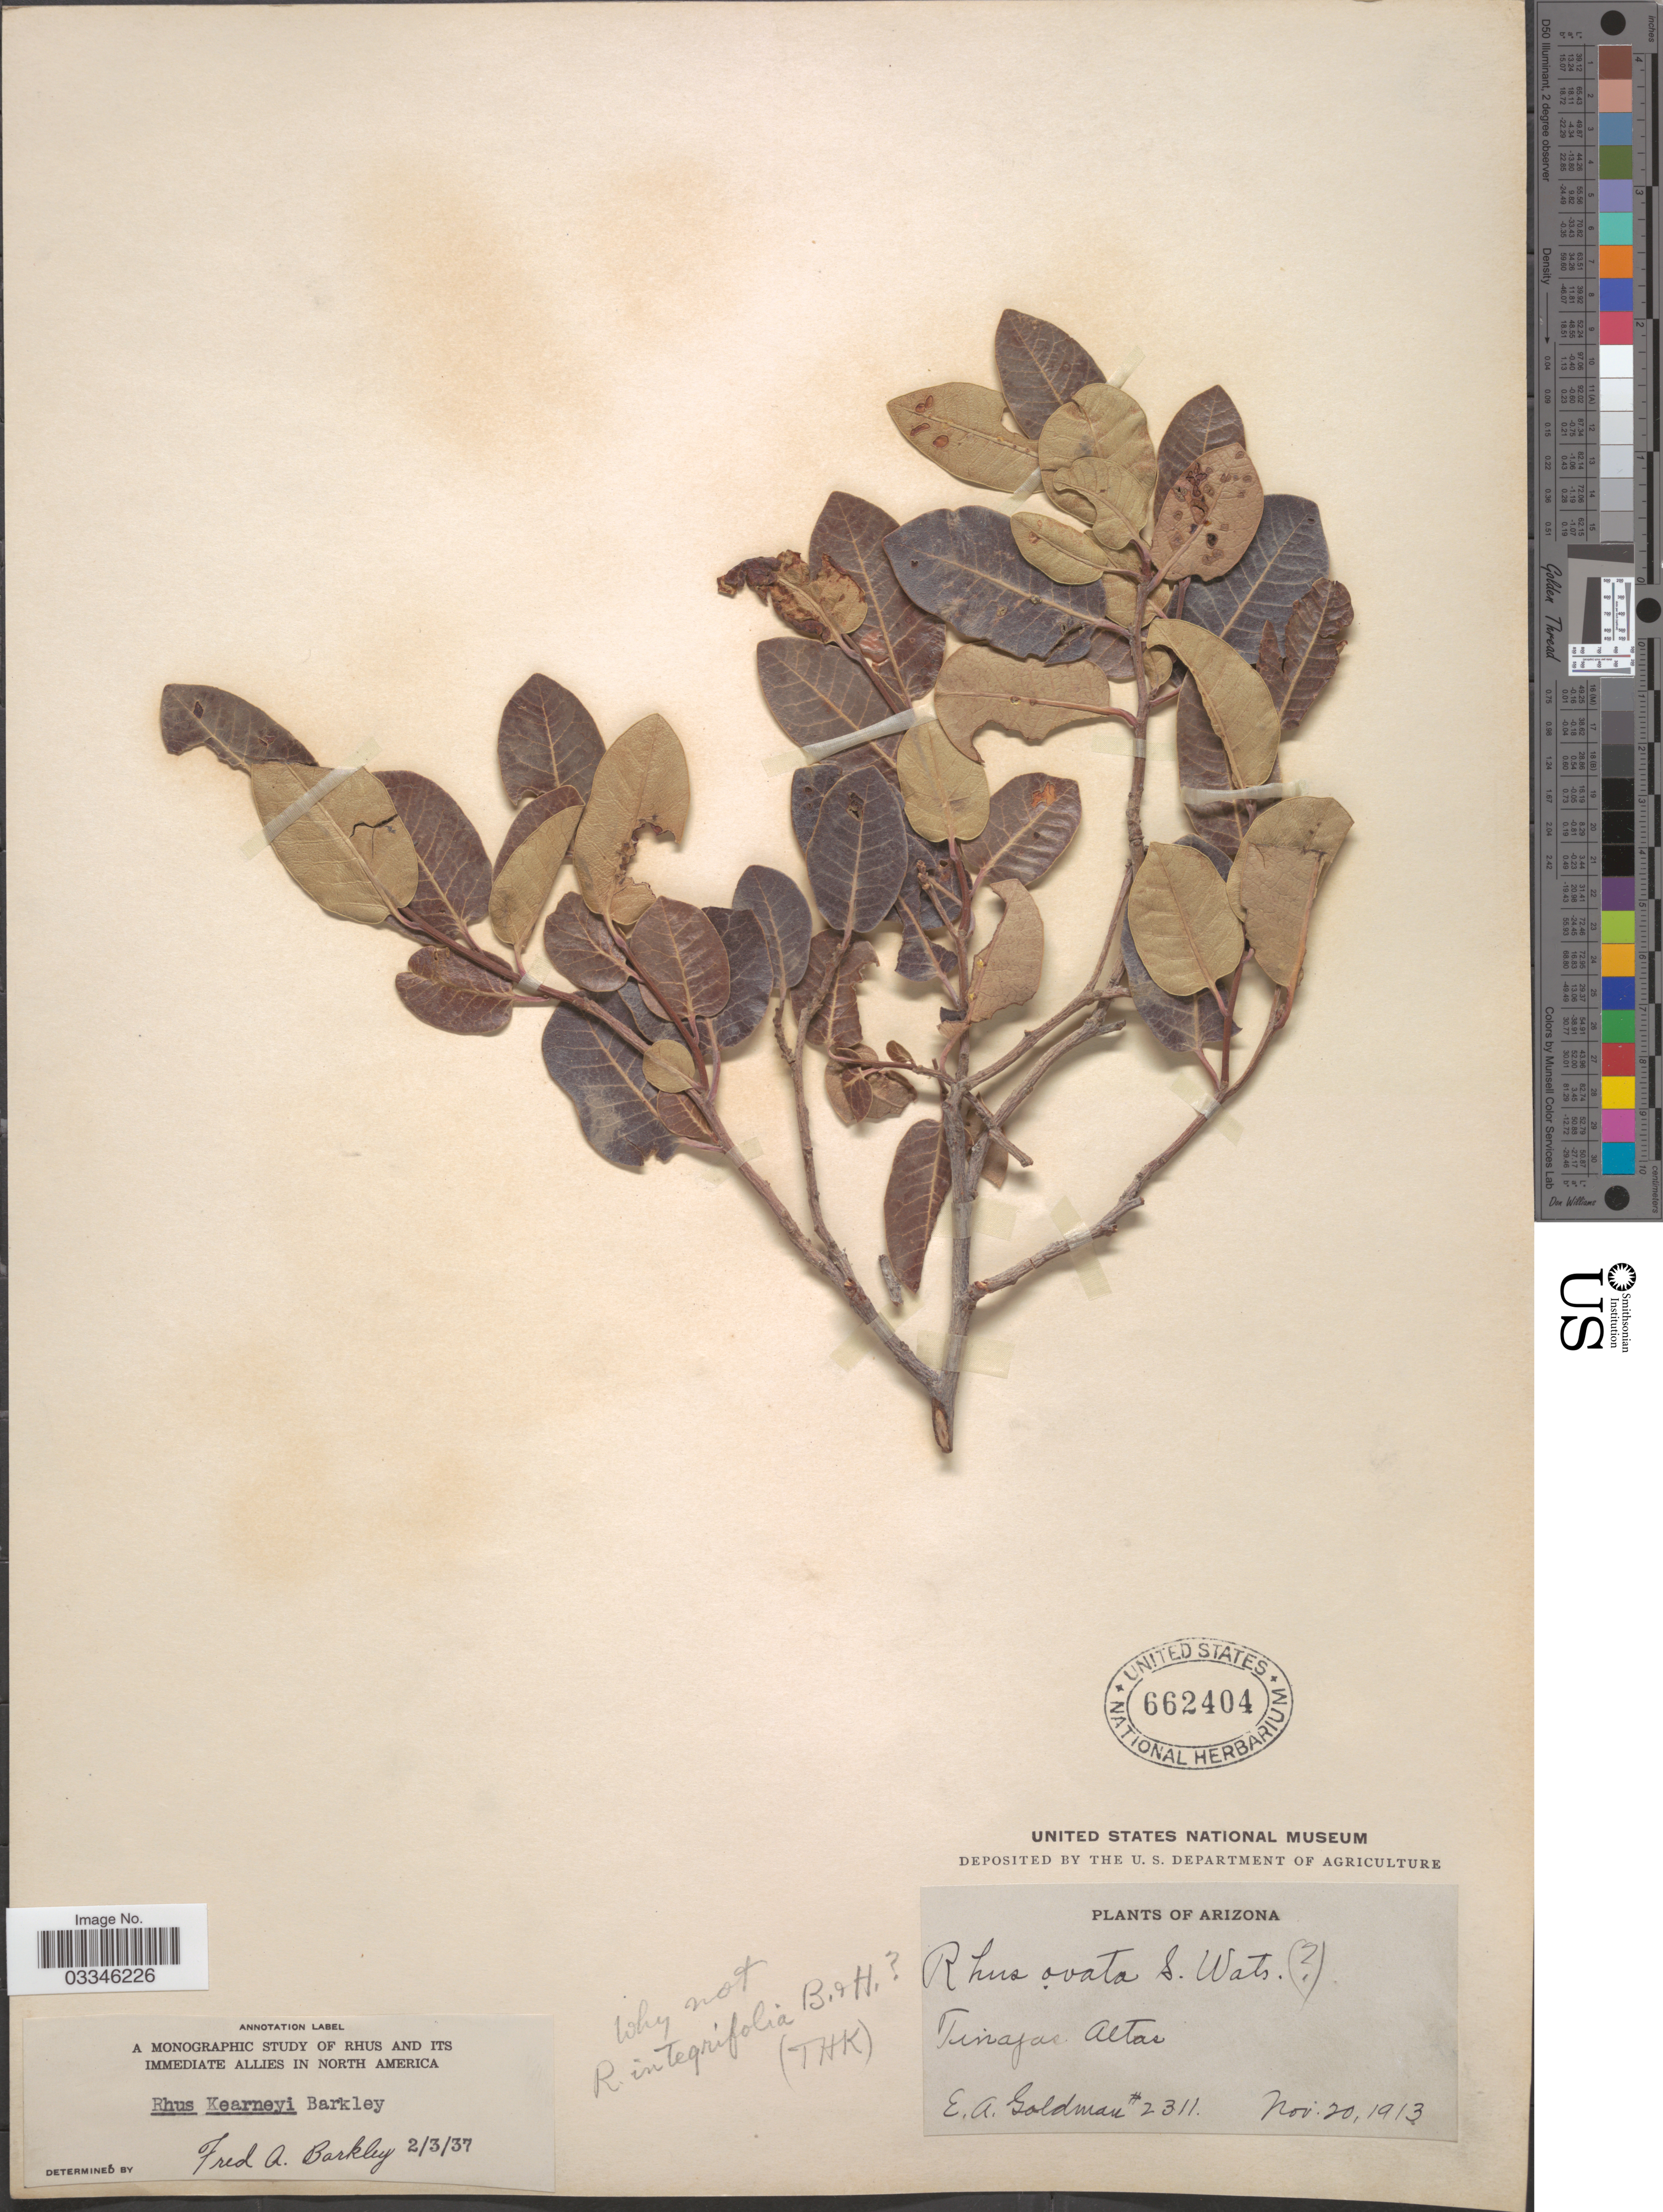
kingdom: Plantae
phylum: Tracheophyta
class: Magnoliopsida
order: Sapindales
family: Anacardiaceae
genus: Rhus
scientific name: Rhus kearneyi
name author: F.A. Barkley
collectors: E. A. Goldman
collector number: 2311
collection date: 1913-11-20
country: United States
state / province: Arizona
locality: Tinajas Altas.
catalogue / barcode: US 662404